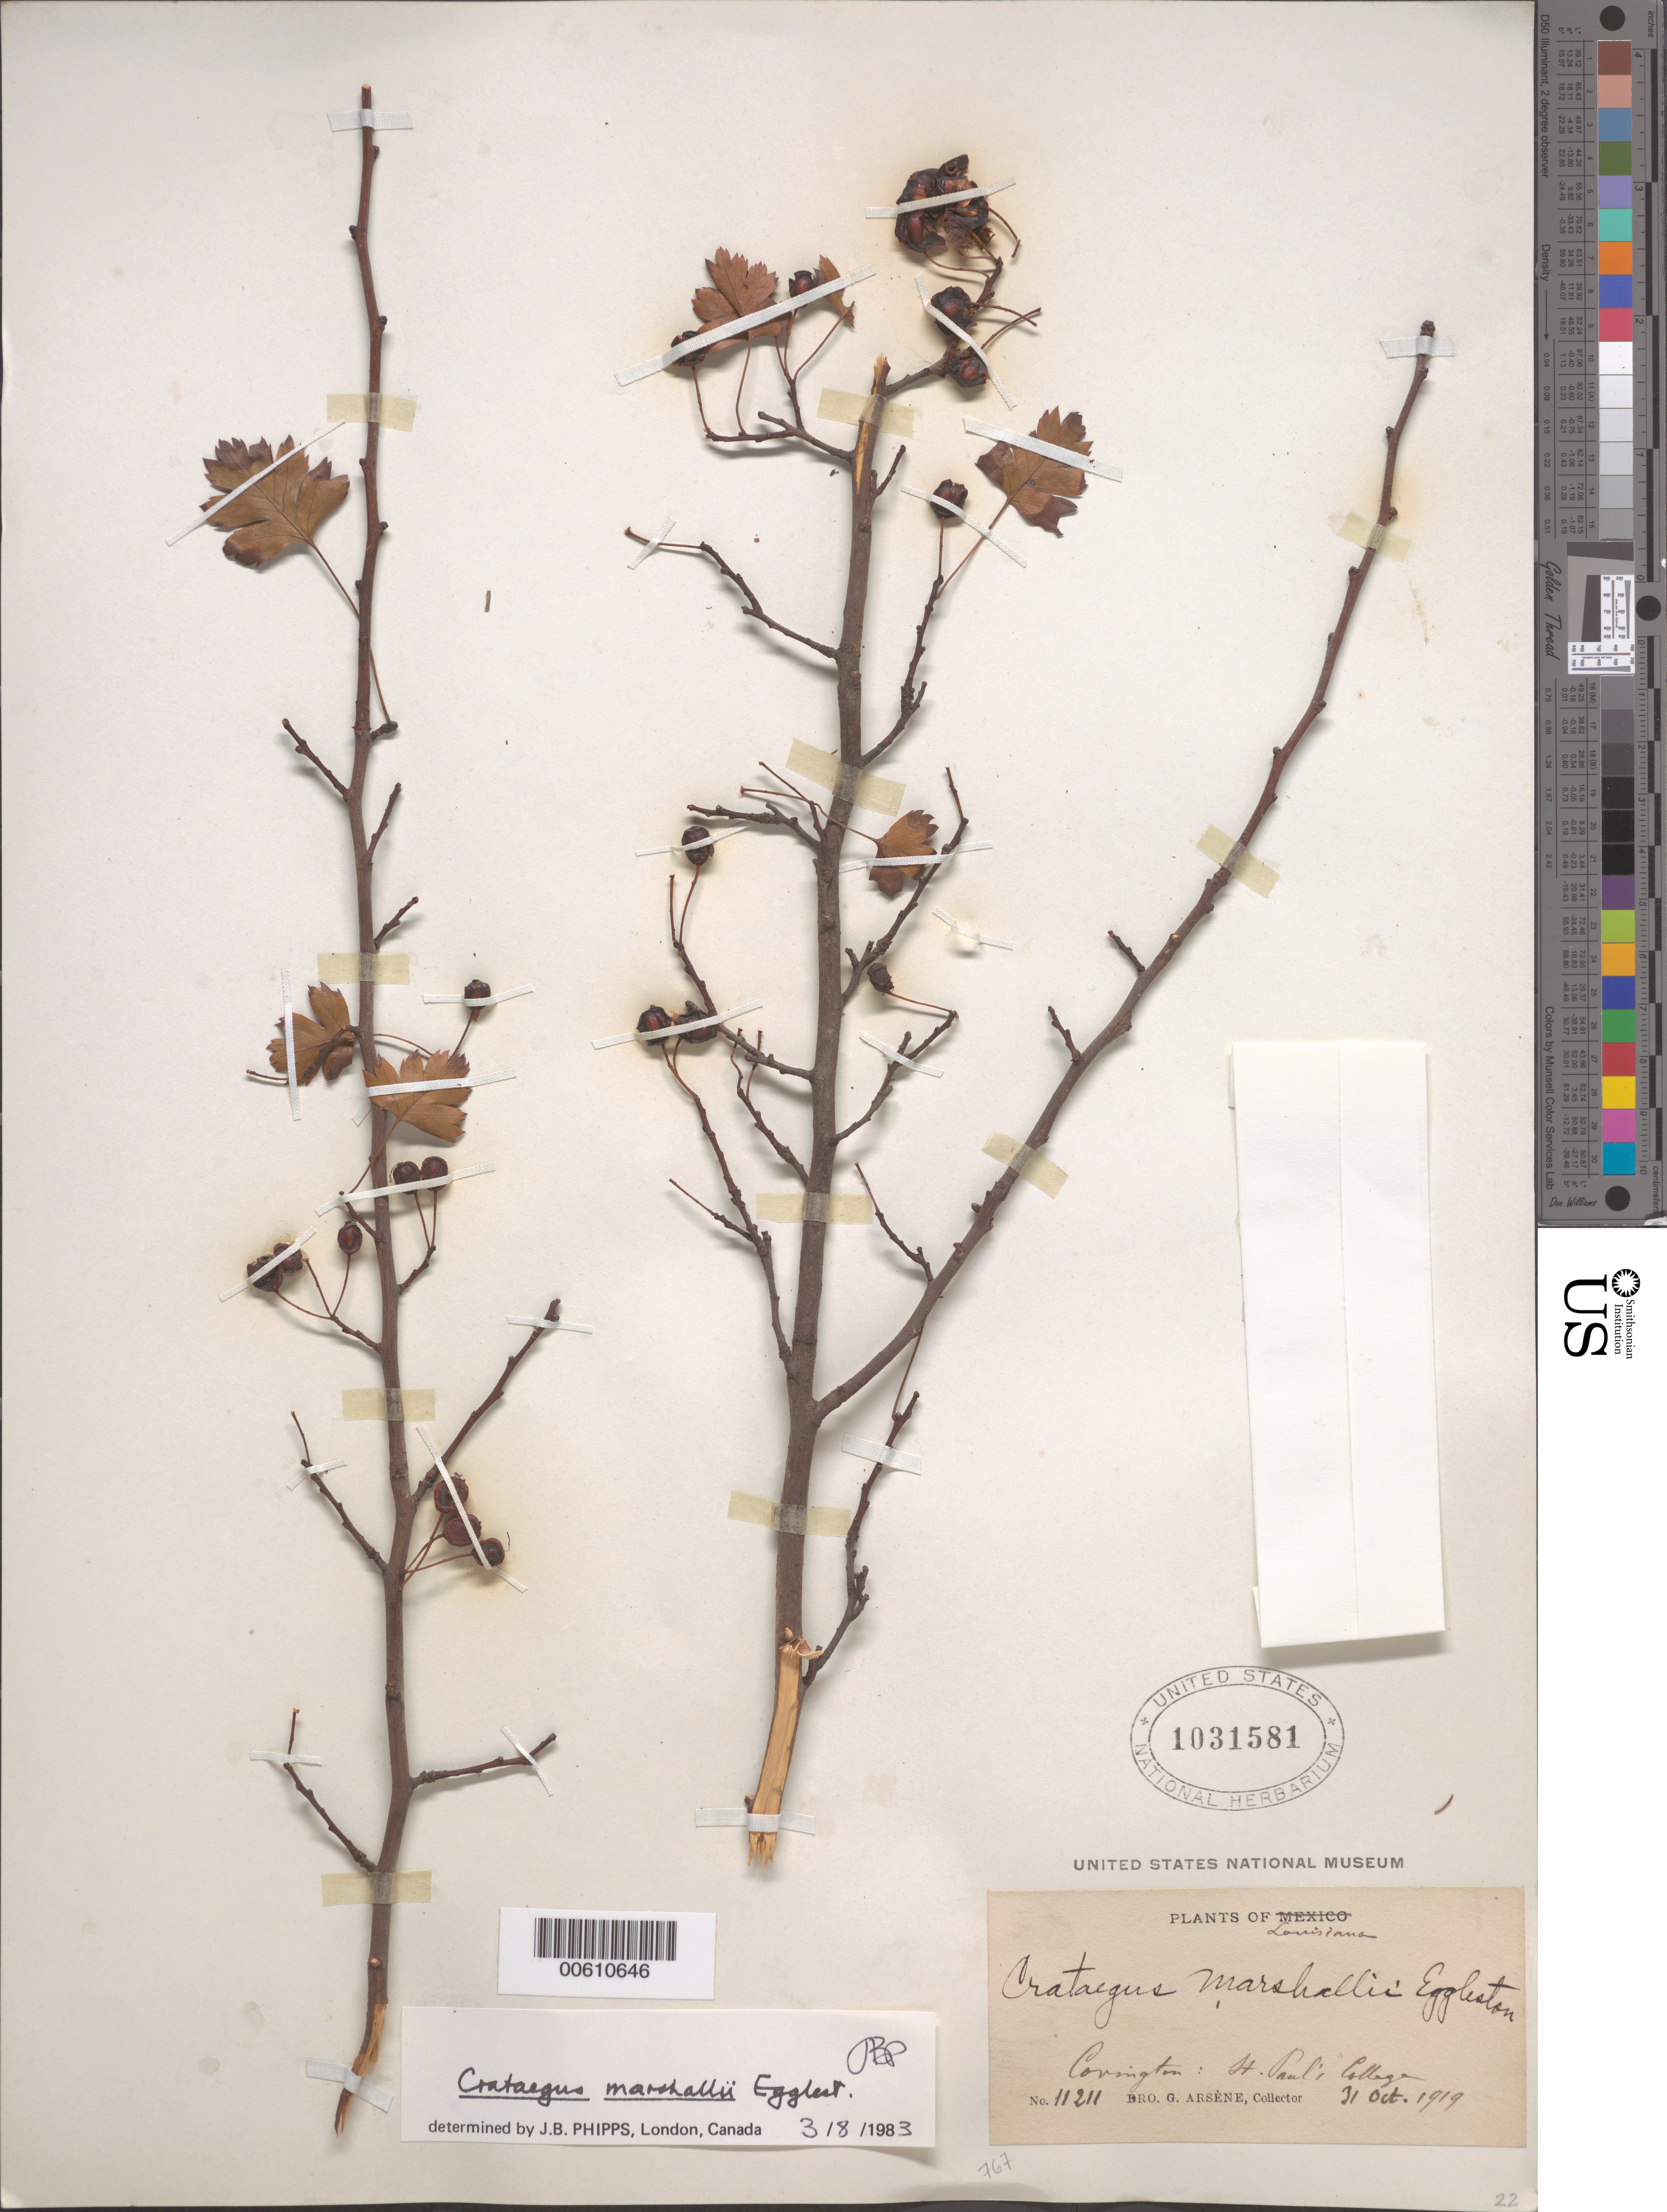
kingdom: Plantae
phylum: Tracheophyta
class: Magnoliopsida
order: Rosales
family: Rosaceae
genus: Crataegus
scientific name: Crataegus marshallii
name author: Eggl.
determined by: Phipps, James B., (UWO), University of Western Ontario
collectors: Bro. G. Arsène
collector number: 11211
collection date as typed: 31 Oct 1919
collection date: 1919-10-31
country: United States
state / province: Louisiana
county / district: Saint Tammany Parish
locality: Covington: St. Paul's College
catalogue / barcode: US 1031581